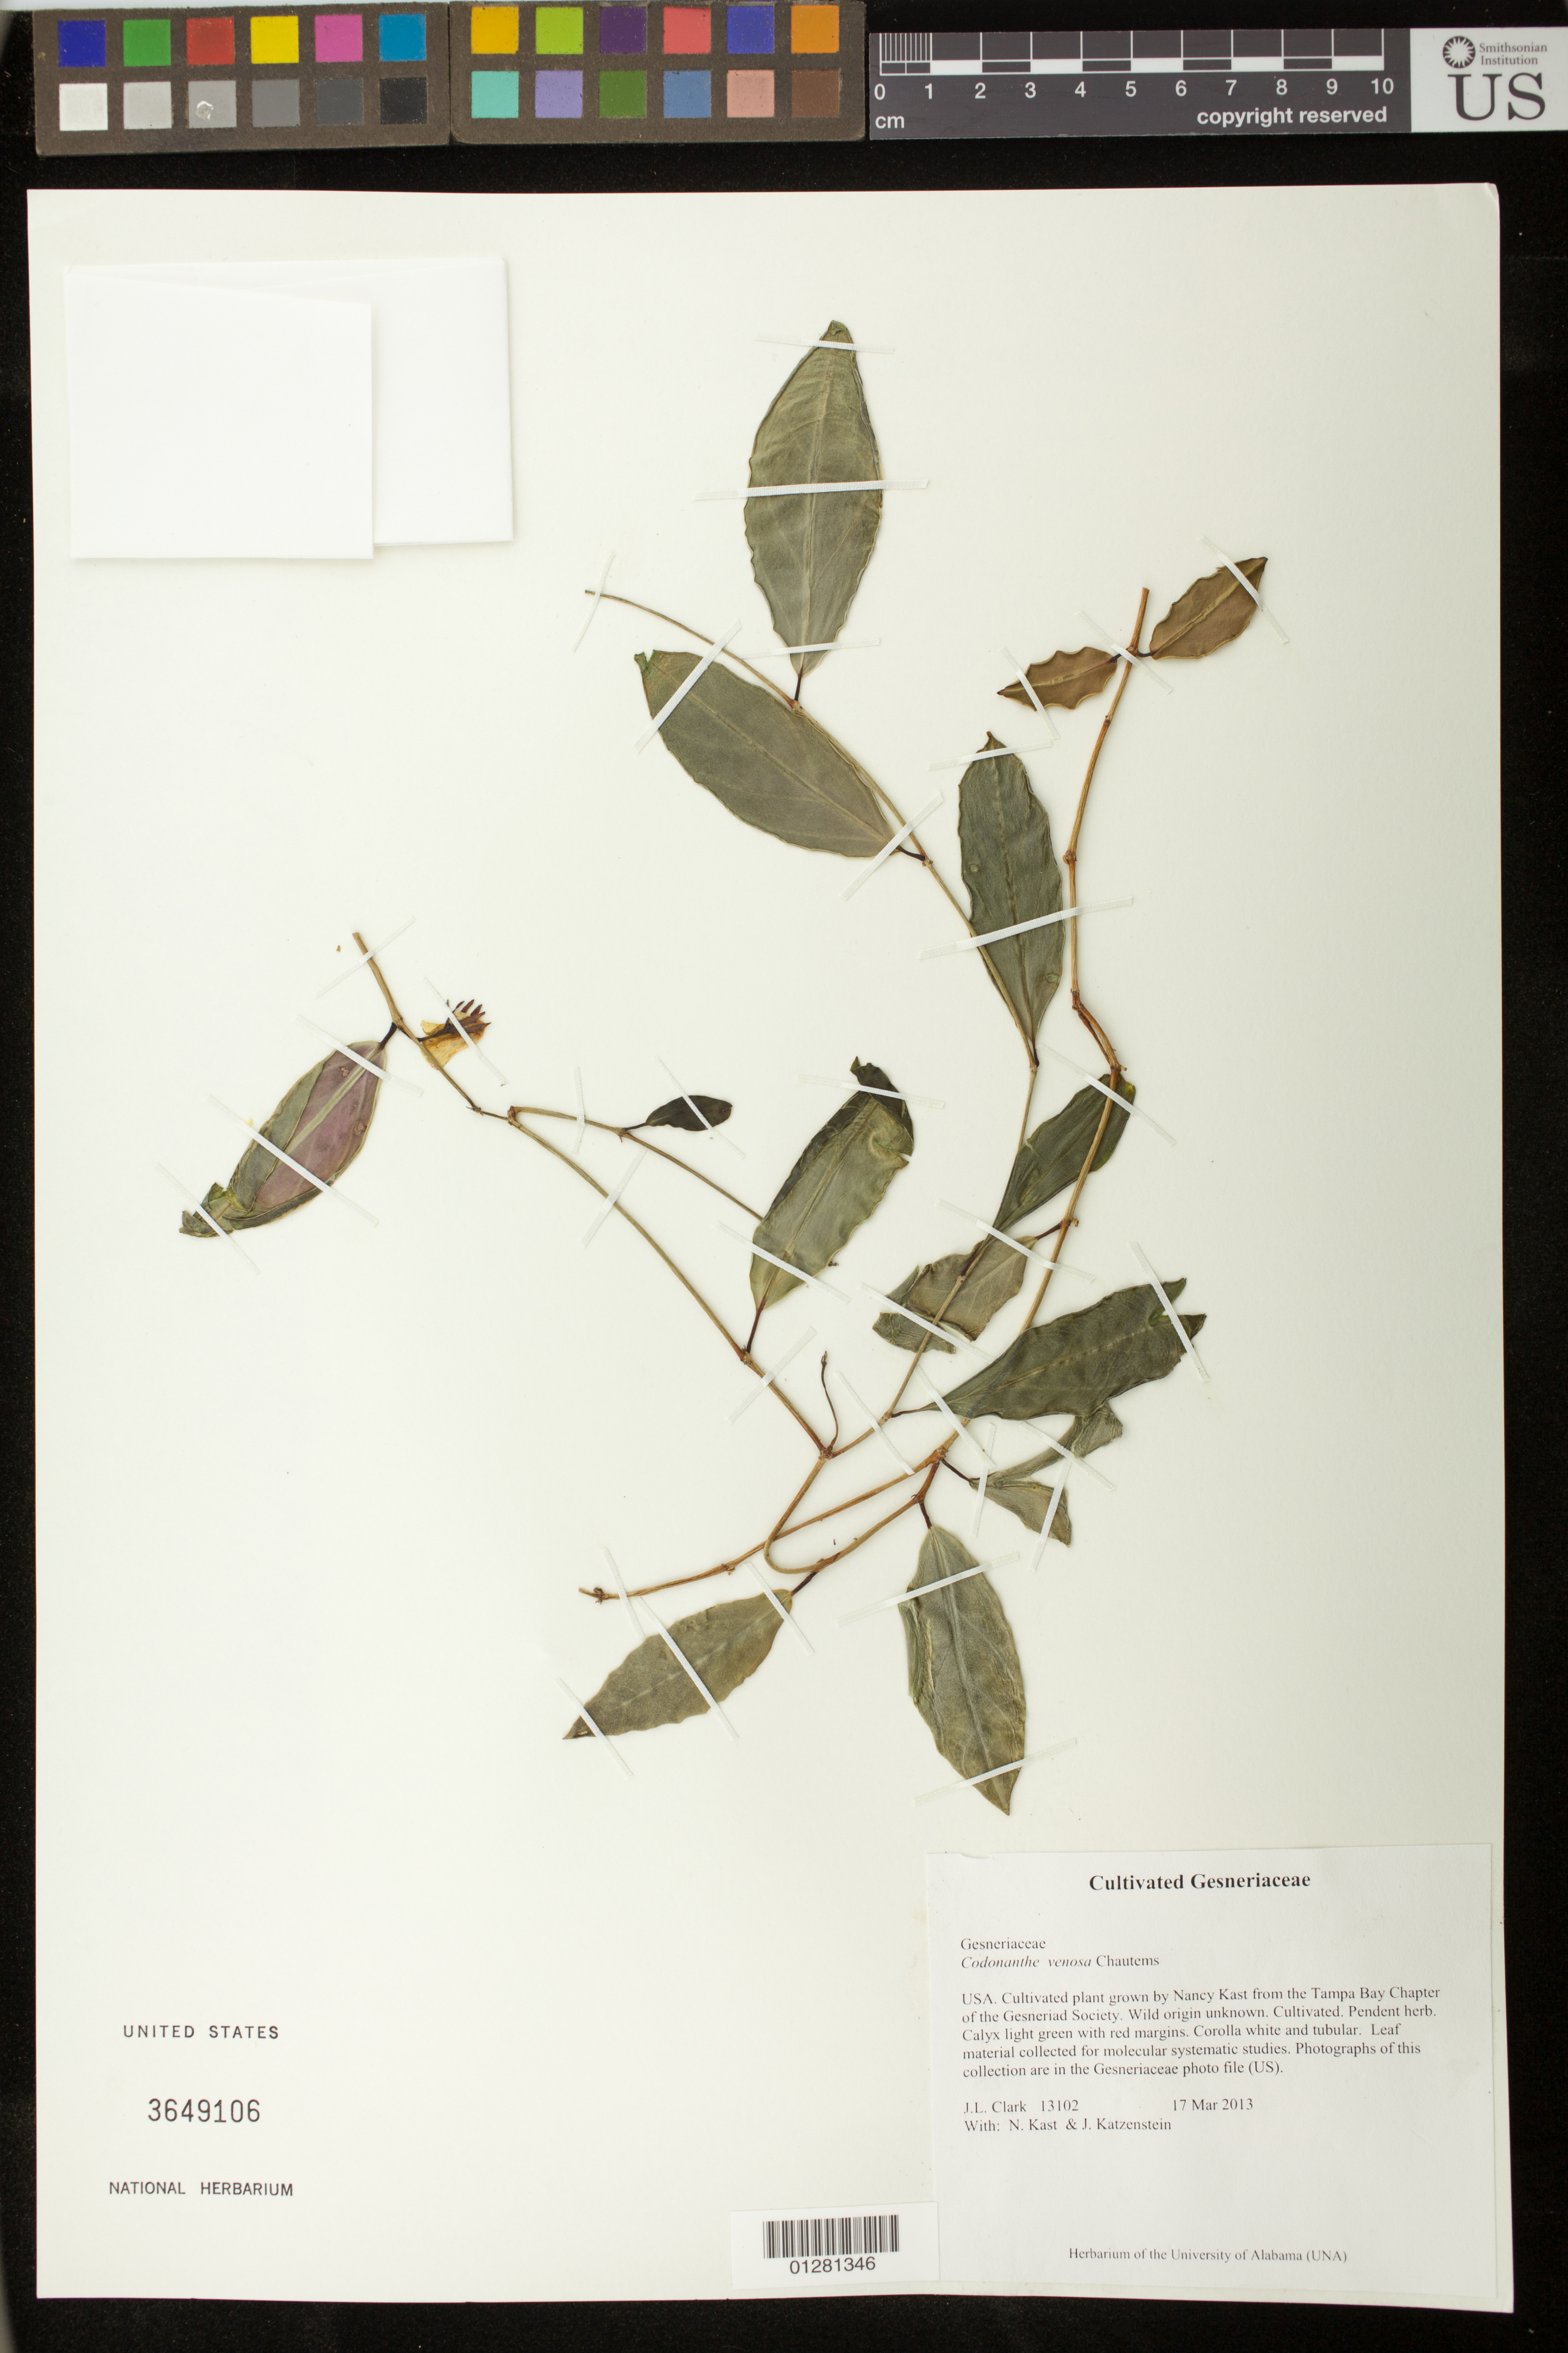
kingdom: Plantae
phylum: Tracheophyta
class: Magnoliopsida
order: Lamiales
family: Gesneriaceae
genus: Codonanthe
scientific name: Codonanthe venosa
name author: Chautems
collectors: J. L. Clark, N. Kast & J. Katzenstein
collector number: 13102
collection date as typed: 17 Mar 2013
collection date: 2013-03-17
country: United States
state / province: Florida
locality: Cultivated plant grown by Nancy Kast from the Tampa Bay Chapter of the Gesneriad Society.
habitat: Cultivated. Herb.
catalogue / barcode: US 3649106